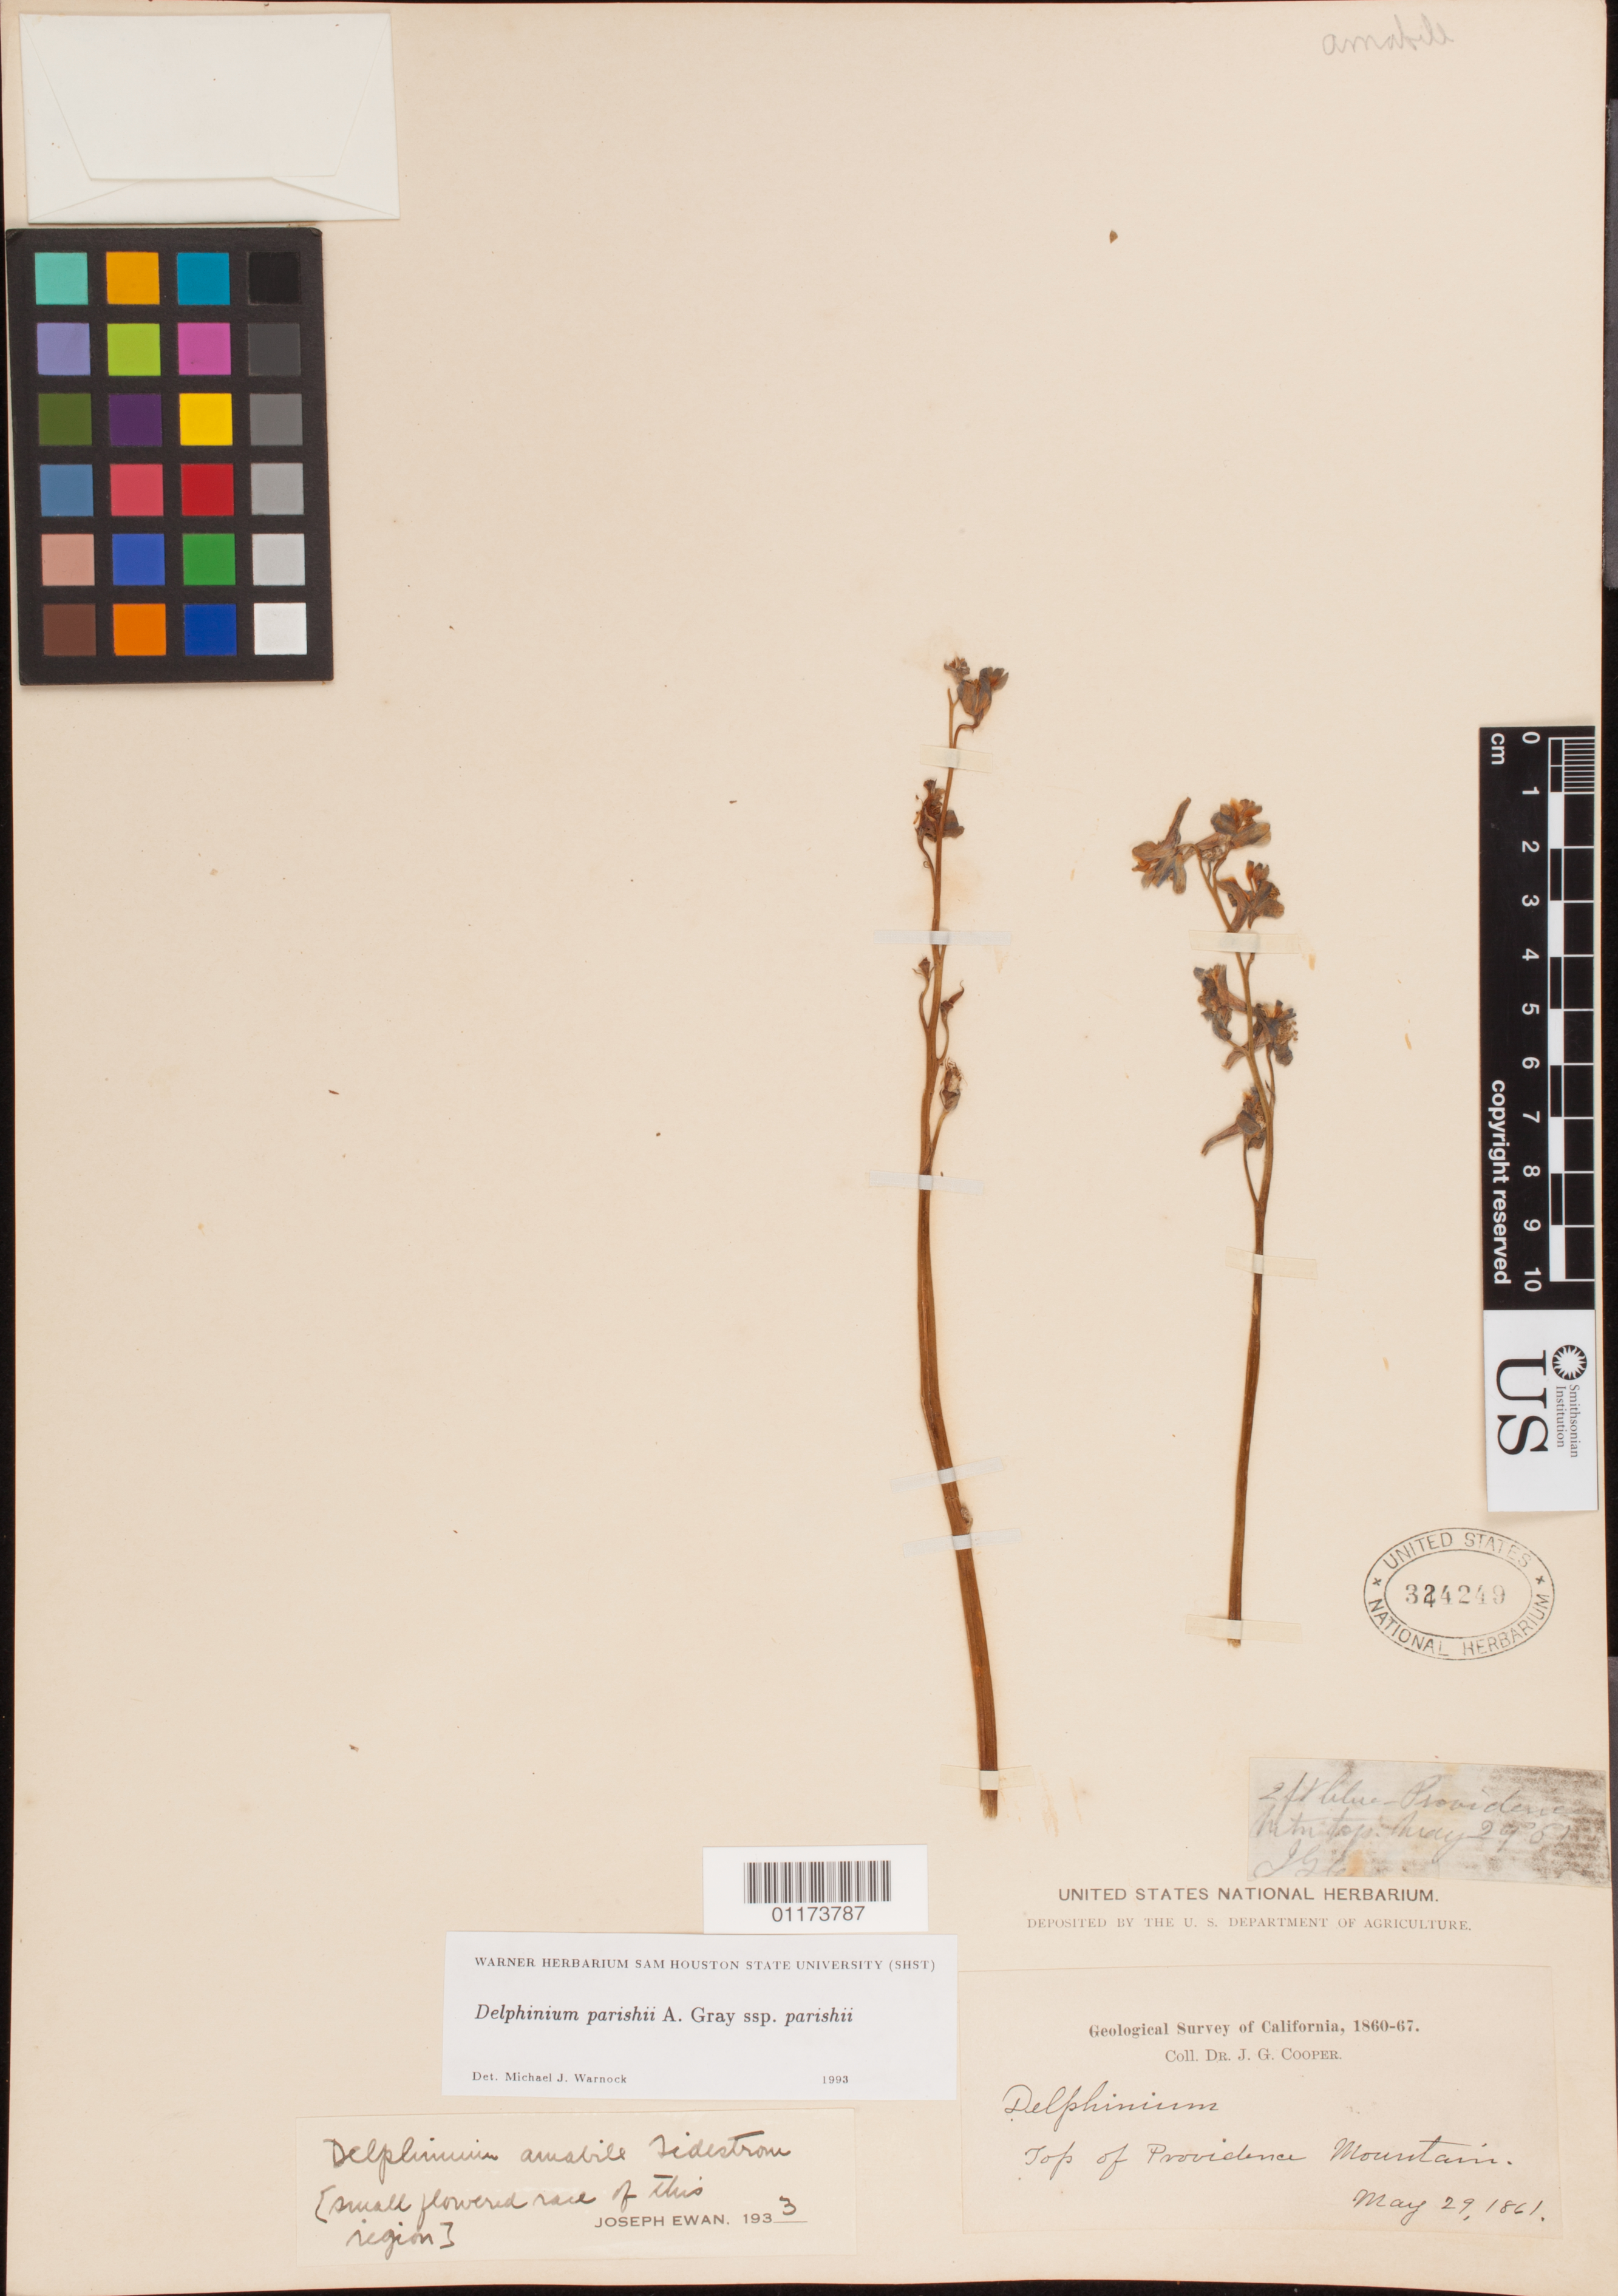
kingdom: Plantae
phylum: Tracheophyta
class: Magnoliopsida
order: Ranunculales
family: Ranunculaceae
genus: Delphinium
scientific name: Delphinium parishii subsp. parishii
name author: A. Gray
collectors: J. G. Cooper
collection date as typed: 29 May 1861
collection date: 1861-05-29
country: United States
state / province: California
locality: Top of Providence Mountains.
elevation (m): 1524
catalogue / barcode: US 324249